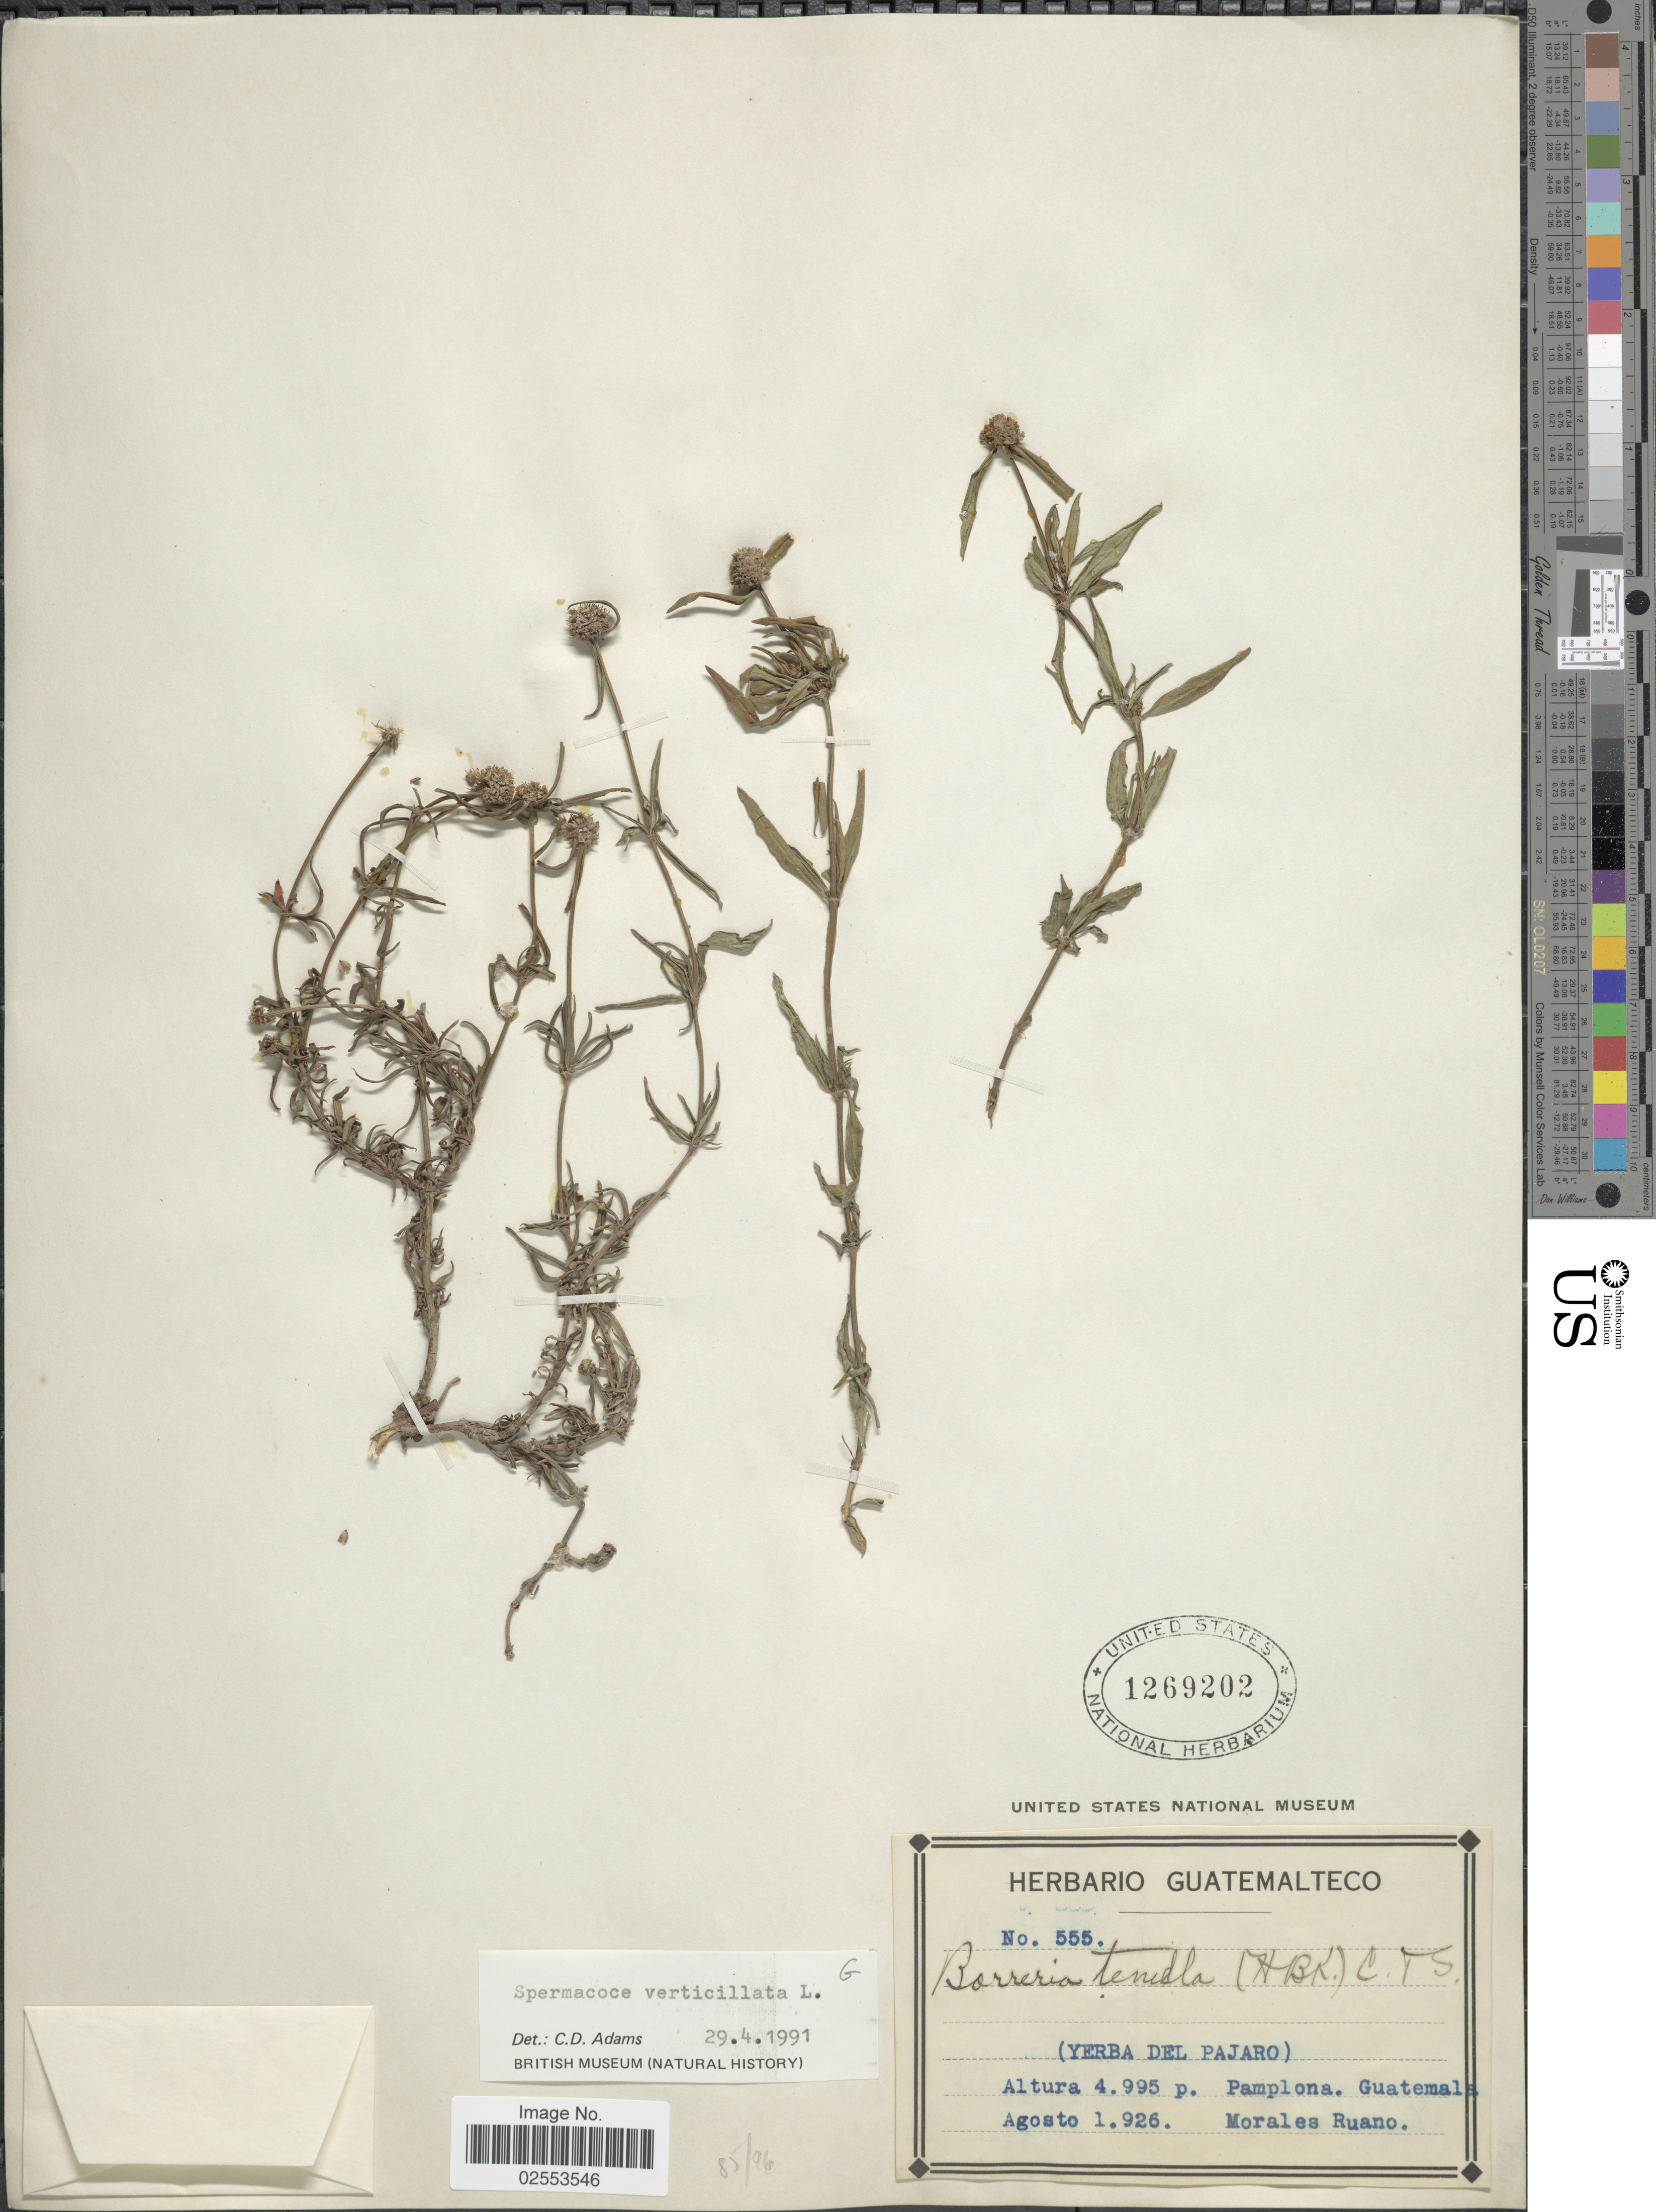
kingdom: Plantae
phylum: Tracheophyta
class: Magnoliopsida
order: Gentianales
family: Rubiaceae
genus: Spermacoce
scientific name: Spermacoce verticillata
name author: L.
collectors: M. Ruano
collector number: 555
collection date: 1926-08-01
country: Guatemala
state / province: Guatemala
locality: Pamplona (Yerba del Pajaro)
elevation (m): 1522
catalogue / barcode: US 1269202